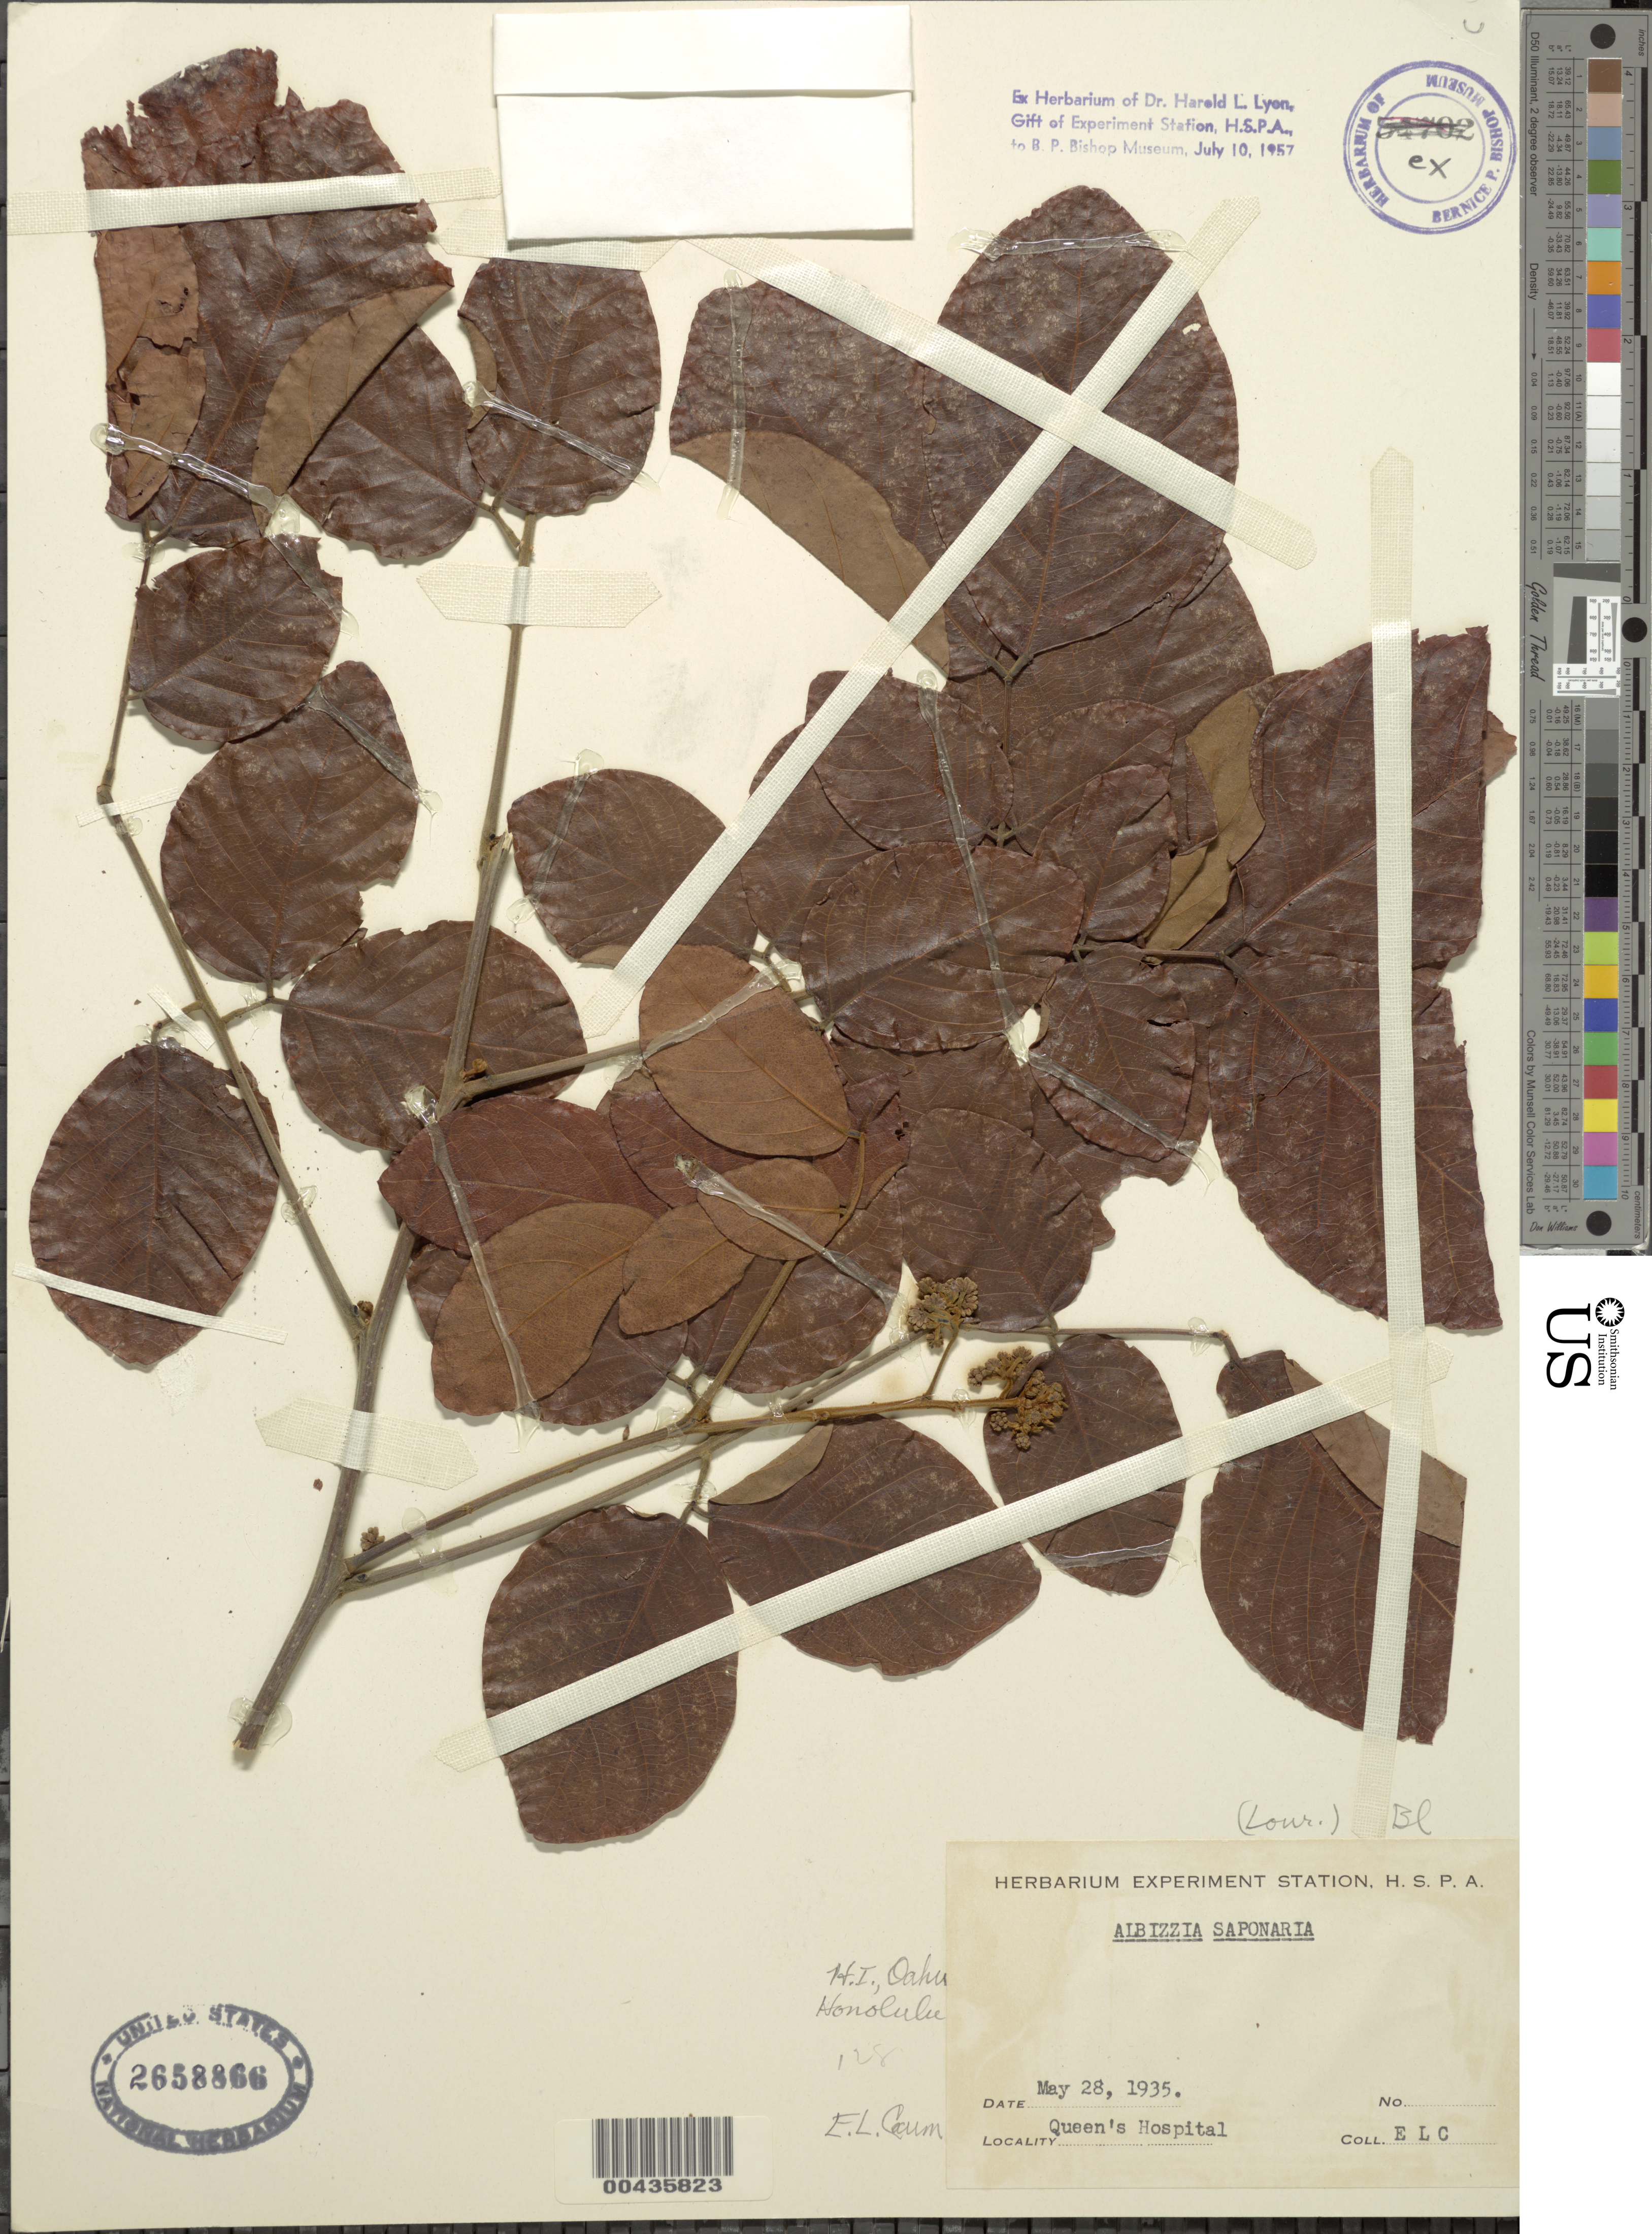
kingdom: Plantae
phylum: Tracheophyta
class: Magnoliopsida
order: Fabales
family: Fabaceae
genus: Albizia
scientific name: Albizia saponaria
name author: (Lour.) Blume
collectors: E. L. Caum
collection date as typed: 28 May 1935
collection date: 1935-05-28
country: United States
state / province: Hawaii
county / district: Honolulu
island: Oahu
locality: Queen's Hospital, Honolulu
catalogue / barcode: US 2658866